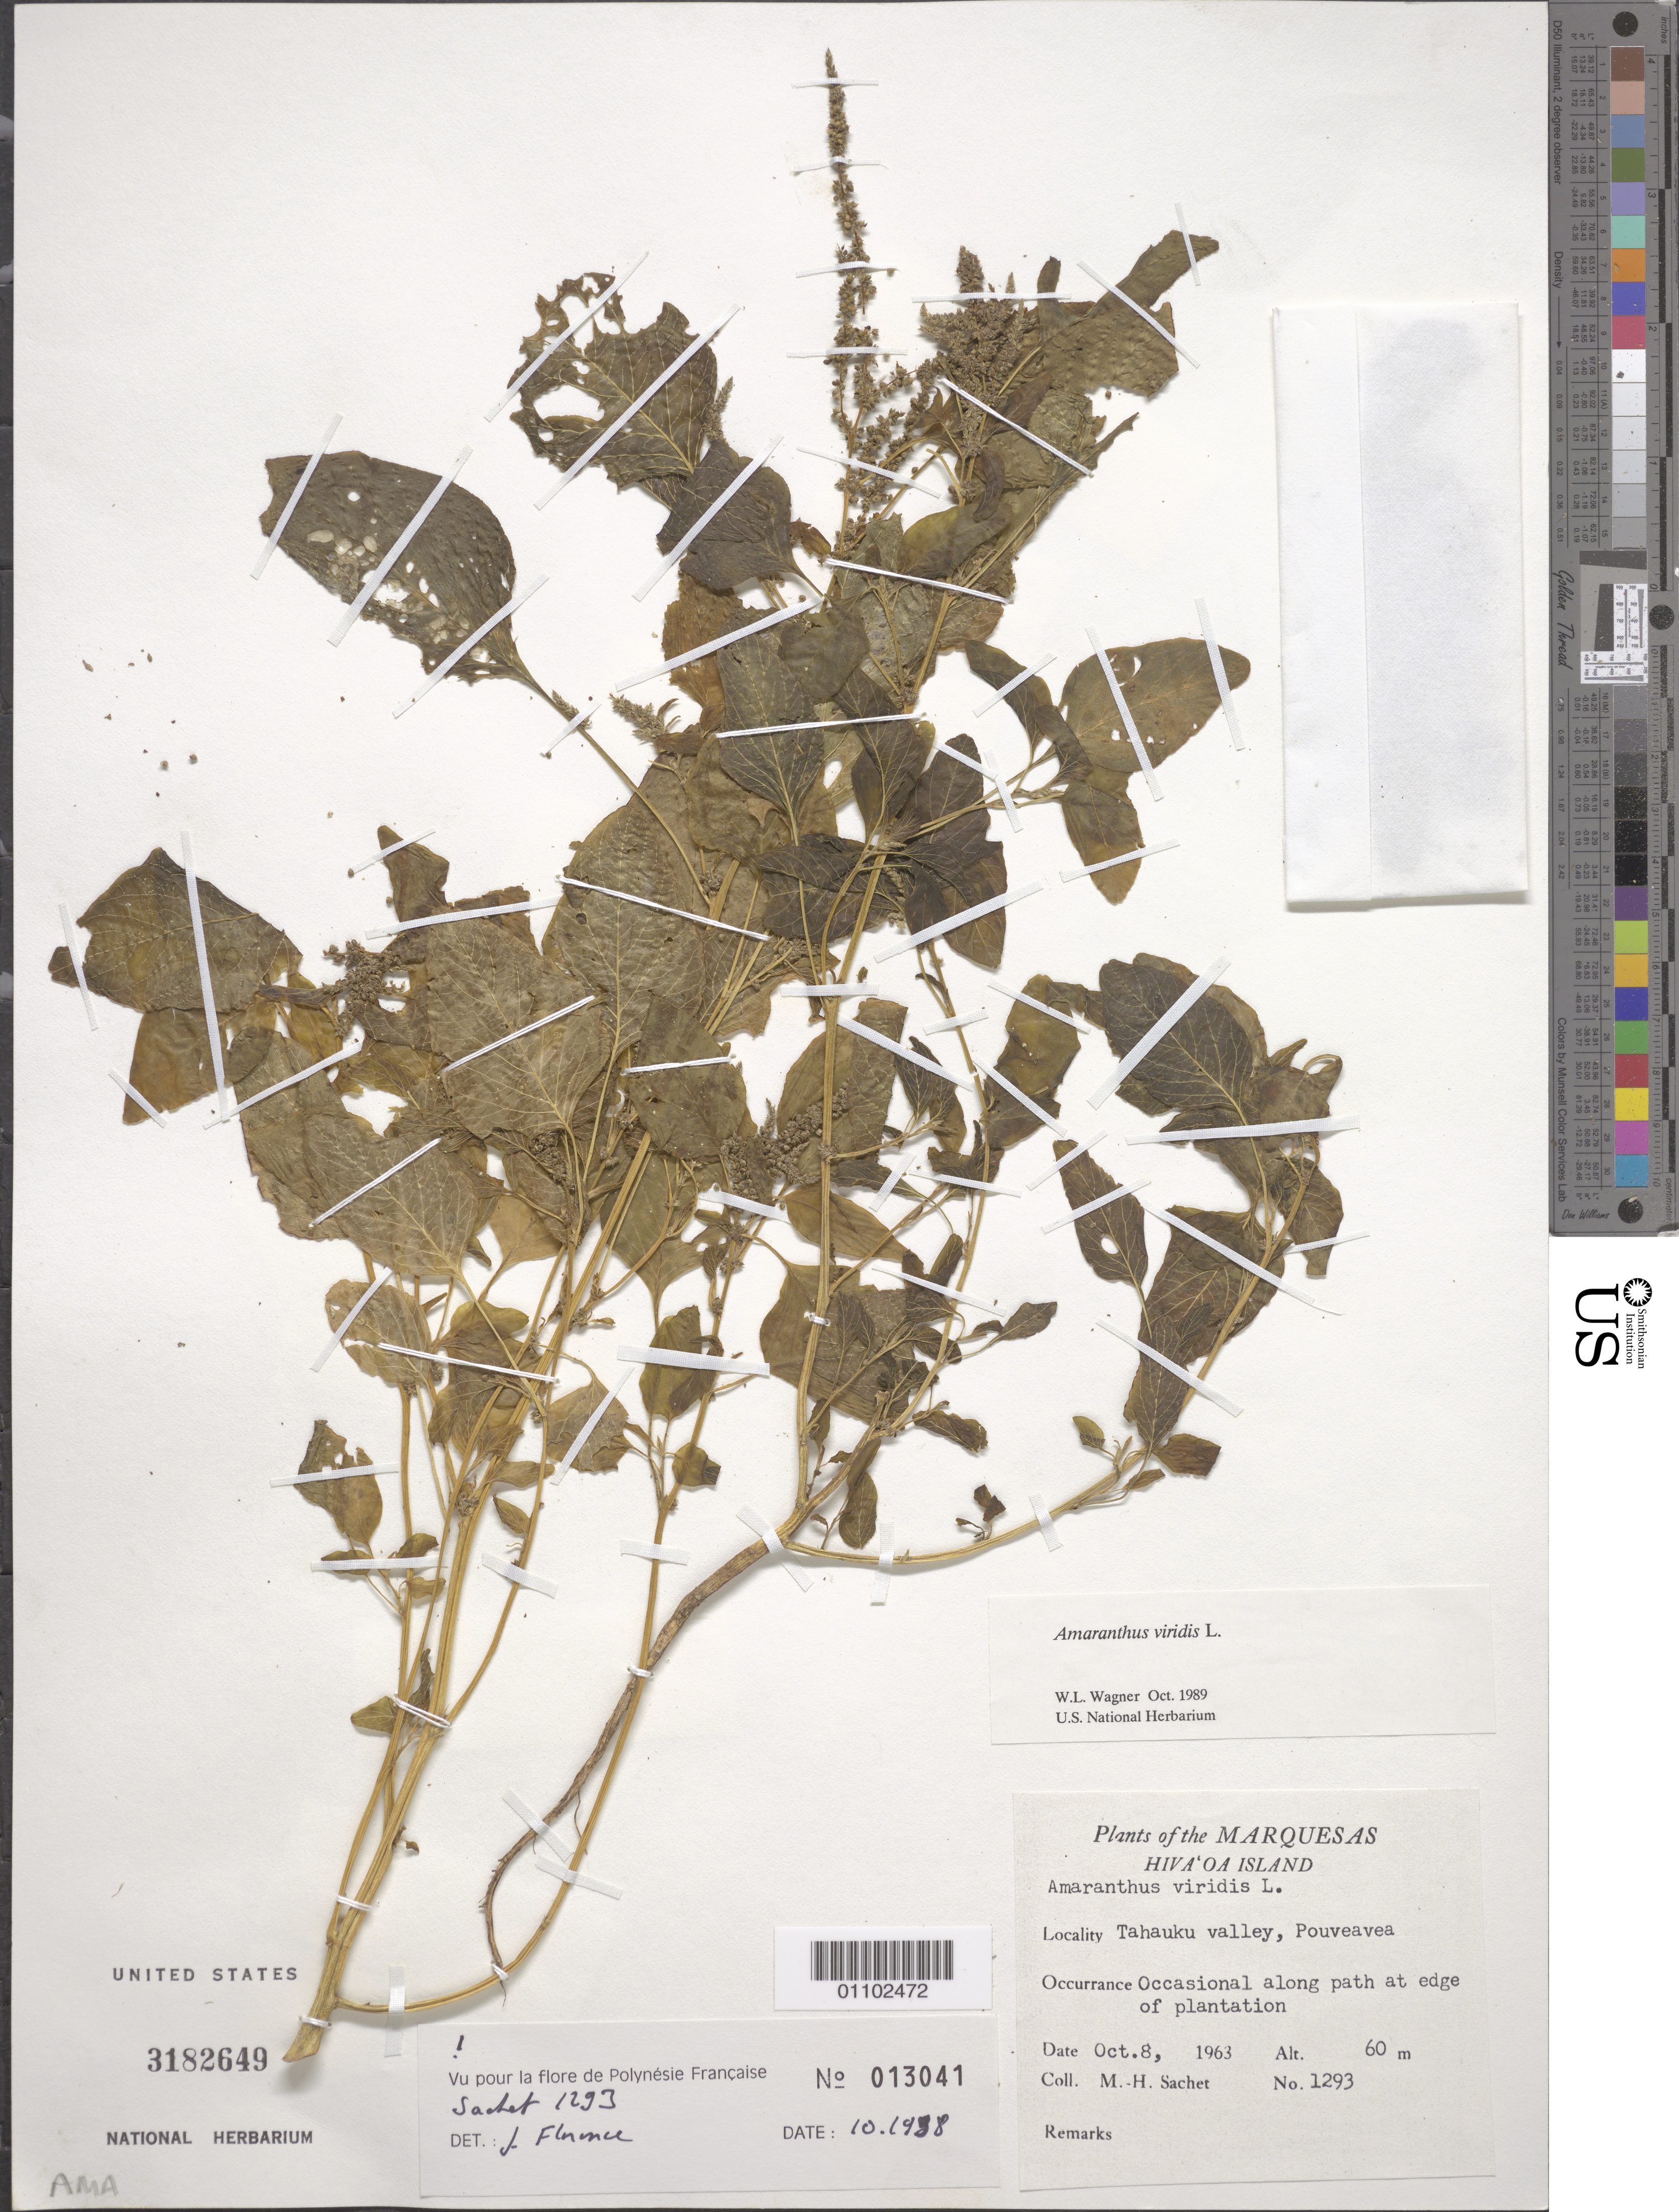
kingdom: Plantae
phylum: Tracheophyta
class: Magnoliopsida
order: Caryophyllales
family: Amaranthaceae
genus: Amaranthus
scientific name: Amaranthus viridis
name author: L.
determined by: Wagner, W. L., (BOT), Smithsonian Institution - National Museum of Natural History (UNITED STATES)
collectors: M.-H. Sachet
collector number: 1293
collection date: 1963-10-08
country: French Polynesia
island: Hiva Oa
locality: Tahauku Valley, Pouveavea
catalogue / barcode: US 3182649